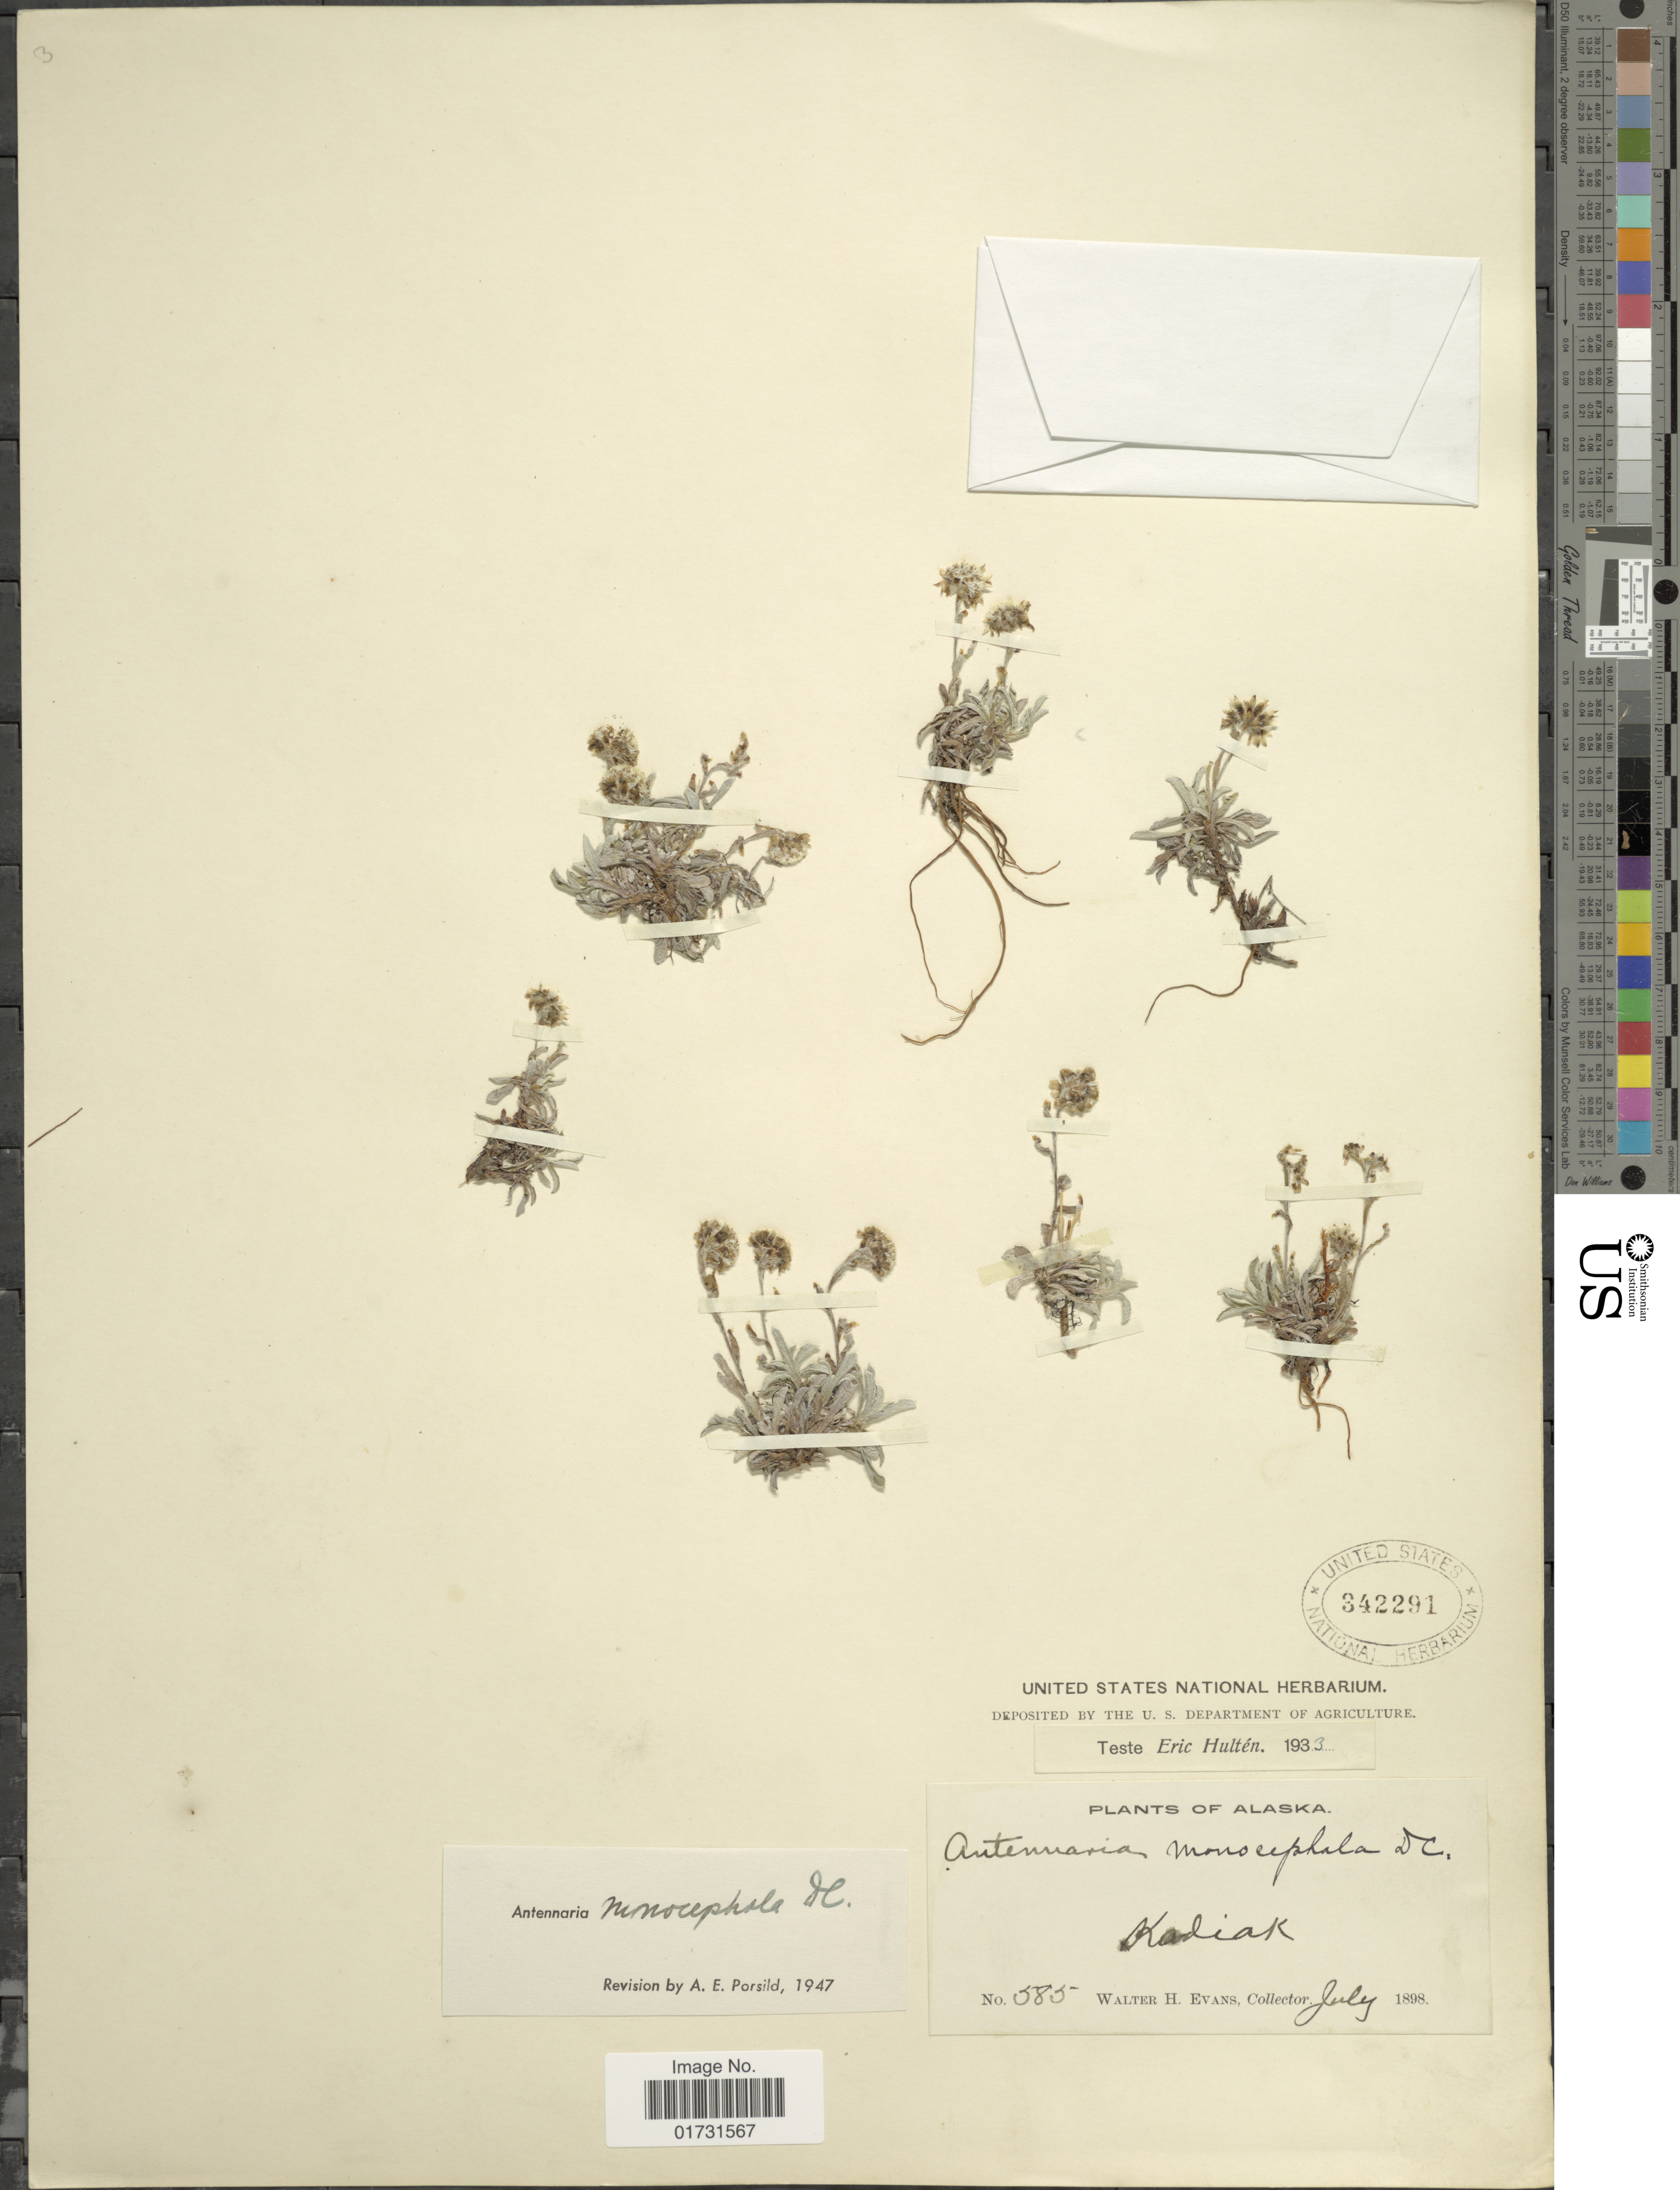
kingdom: Plantae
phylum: Tracheophyta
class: Magnoliopsida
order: Asterales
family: Asteraceae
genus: Antennaria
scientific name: Antennaria monocephala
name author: DC.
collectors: W. H. Evans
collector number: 585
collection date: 1898-07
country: United States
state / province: Alaska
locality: Kodiak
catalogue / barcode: US 342291